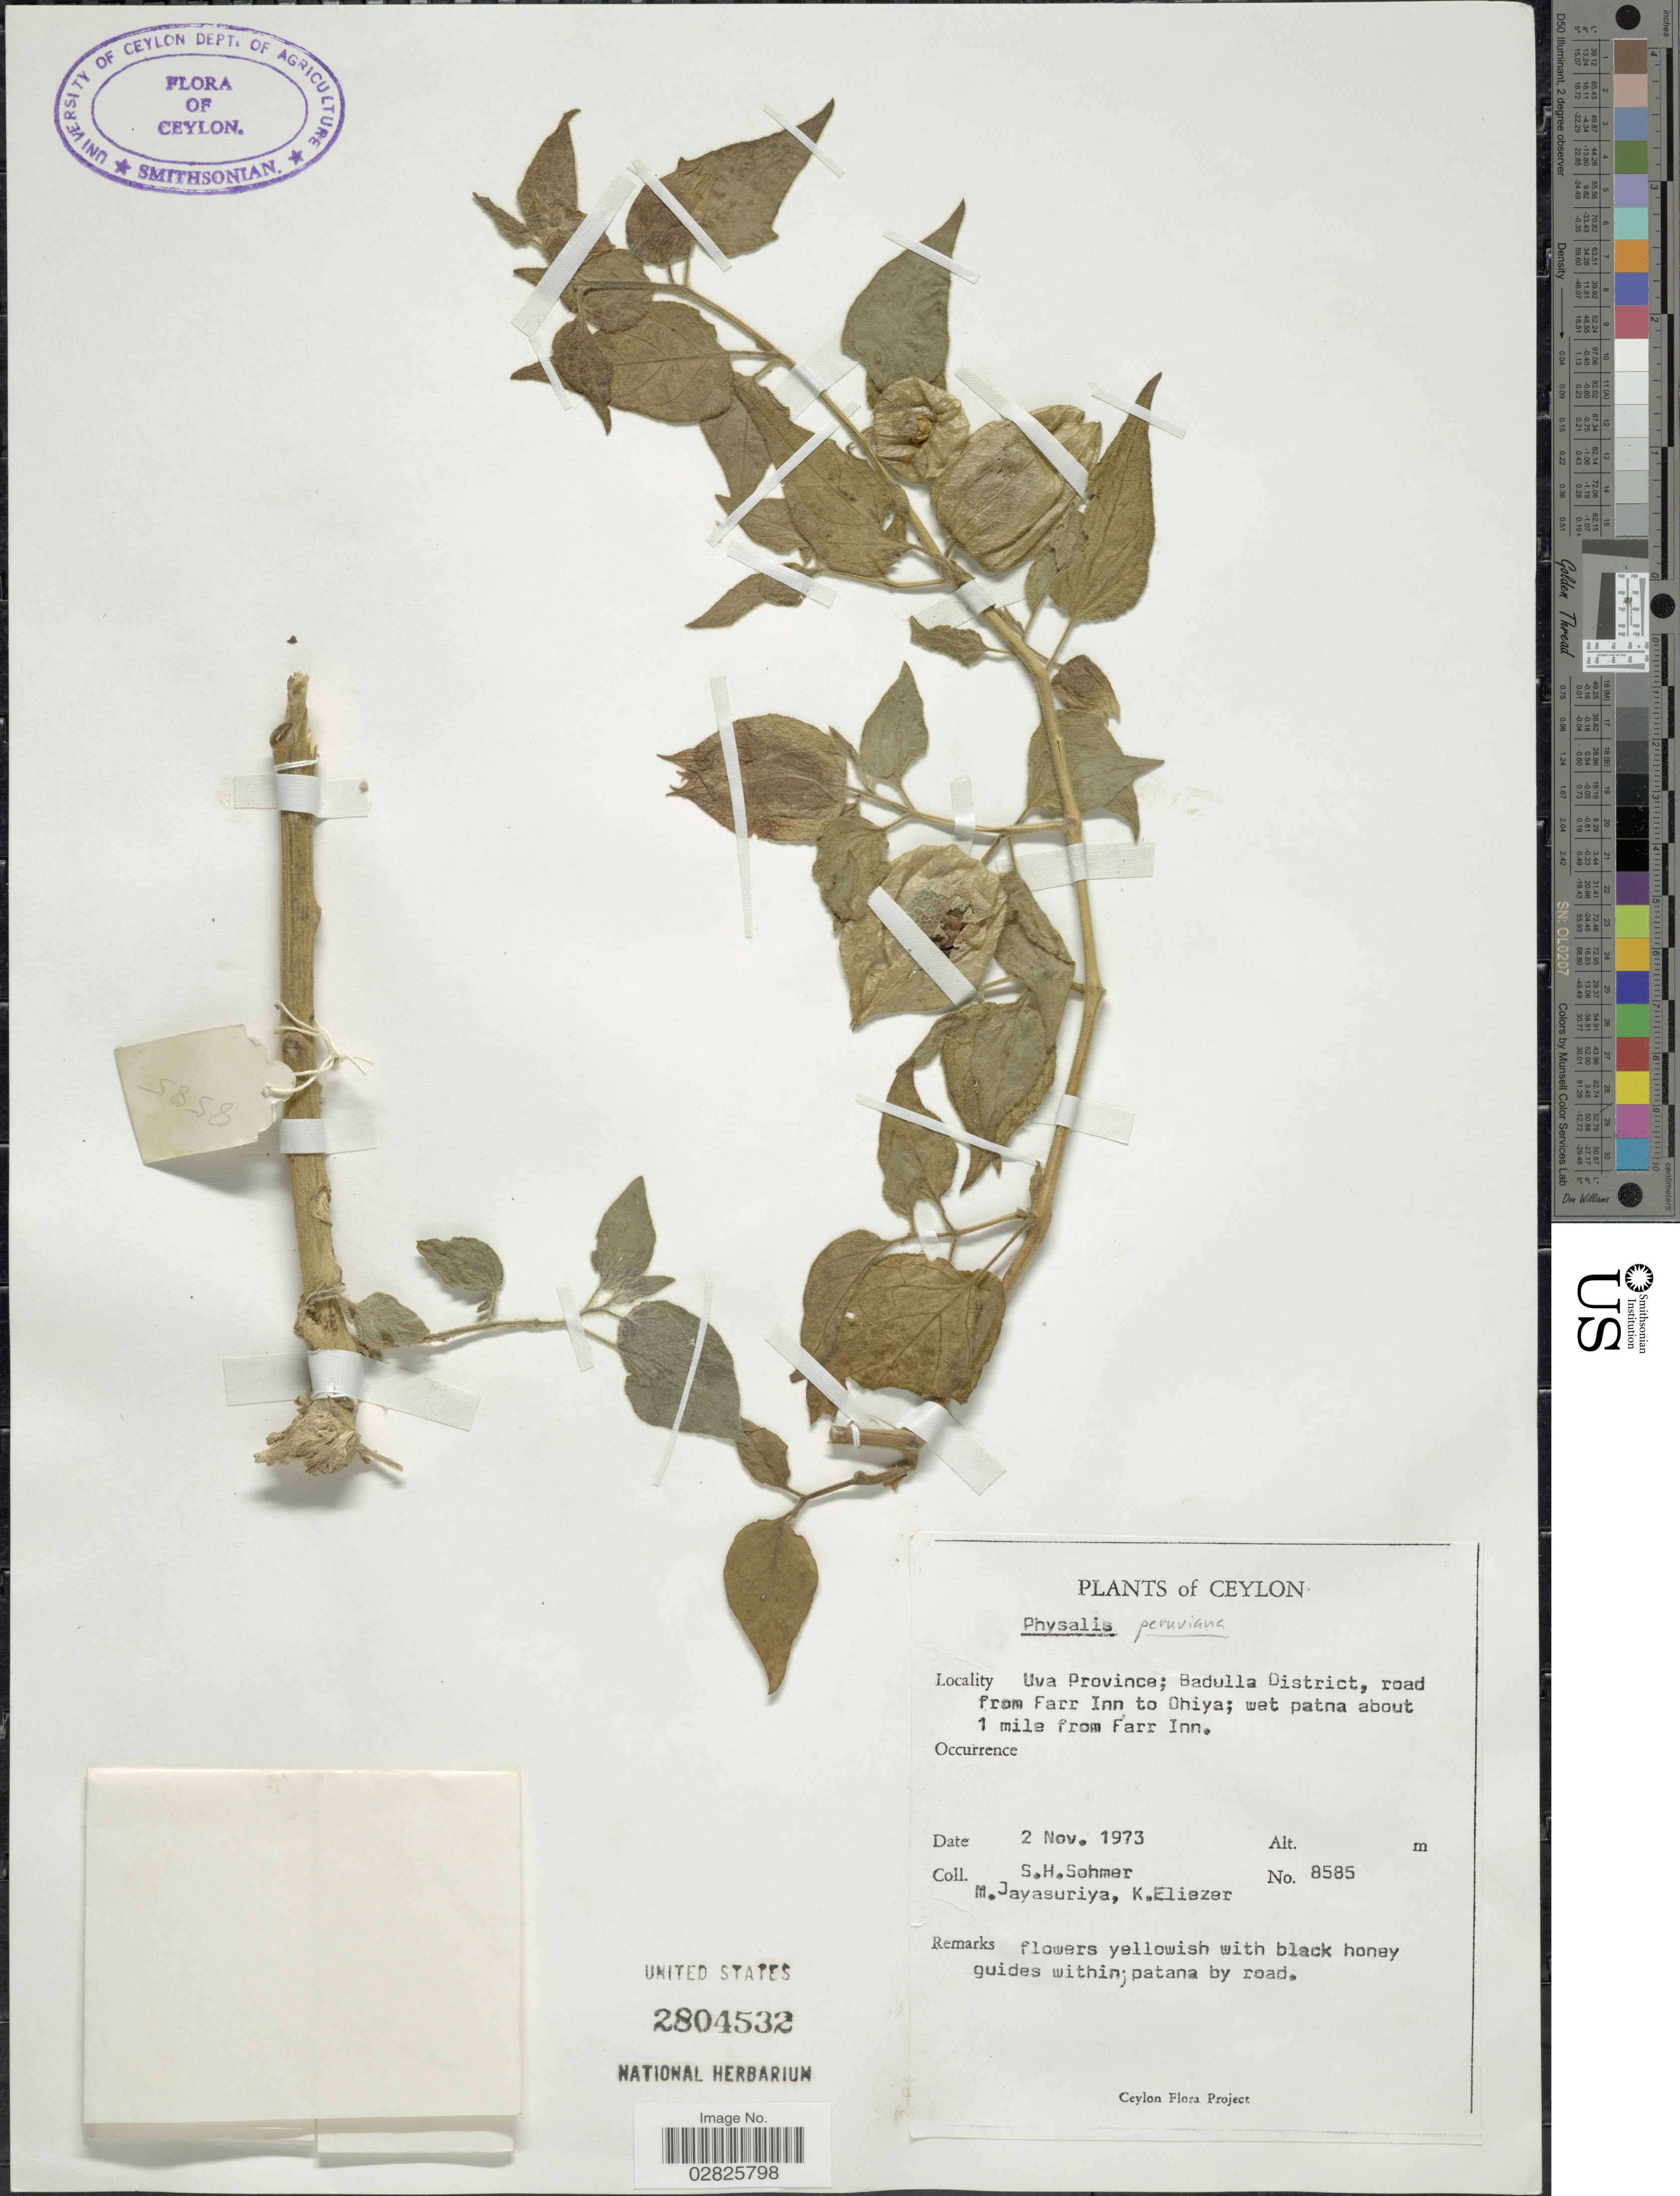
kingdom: Plantae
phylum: Tracheophyta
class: Magnoliopsida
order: Solanales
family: Solanaceae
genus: Physalis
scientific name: Physalis peruviana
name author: L.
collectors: S. H. Sohmer, M. Jayasuriya & K. Eliezer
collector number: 8585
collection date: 1973-11-02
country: Sri Lanka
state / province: Uva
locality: Ceylon. Badulla District, road from Farr Inn to Ohiya; wet patna about 1 mile from Farr Inn.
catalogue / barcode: US 2804532